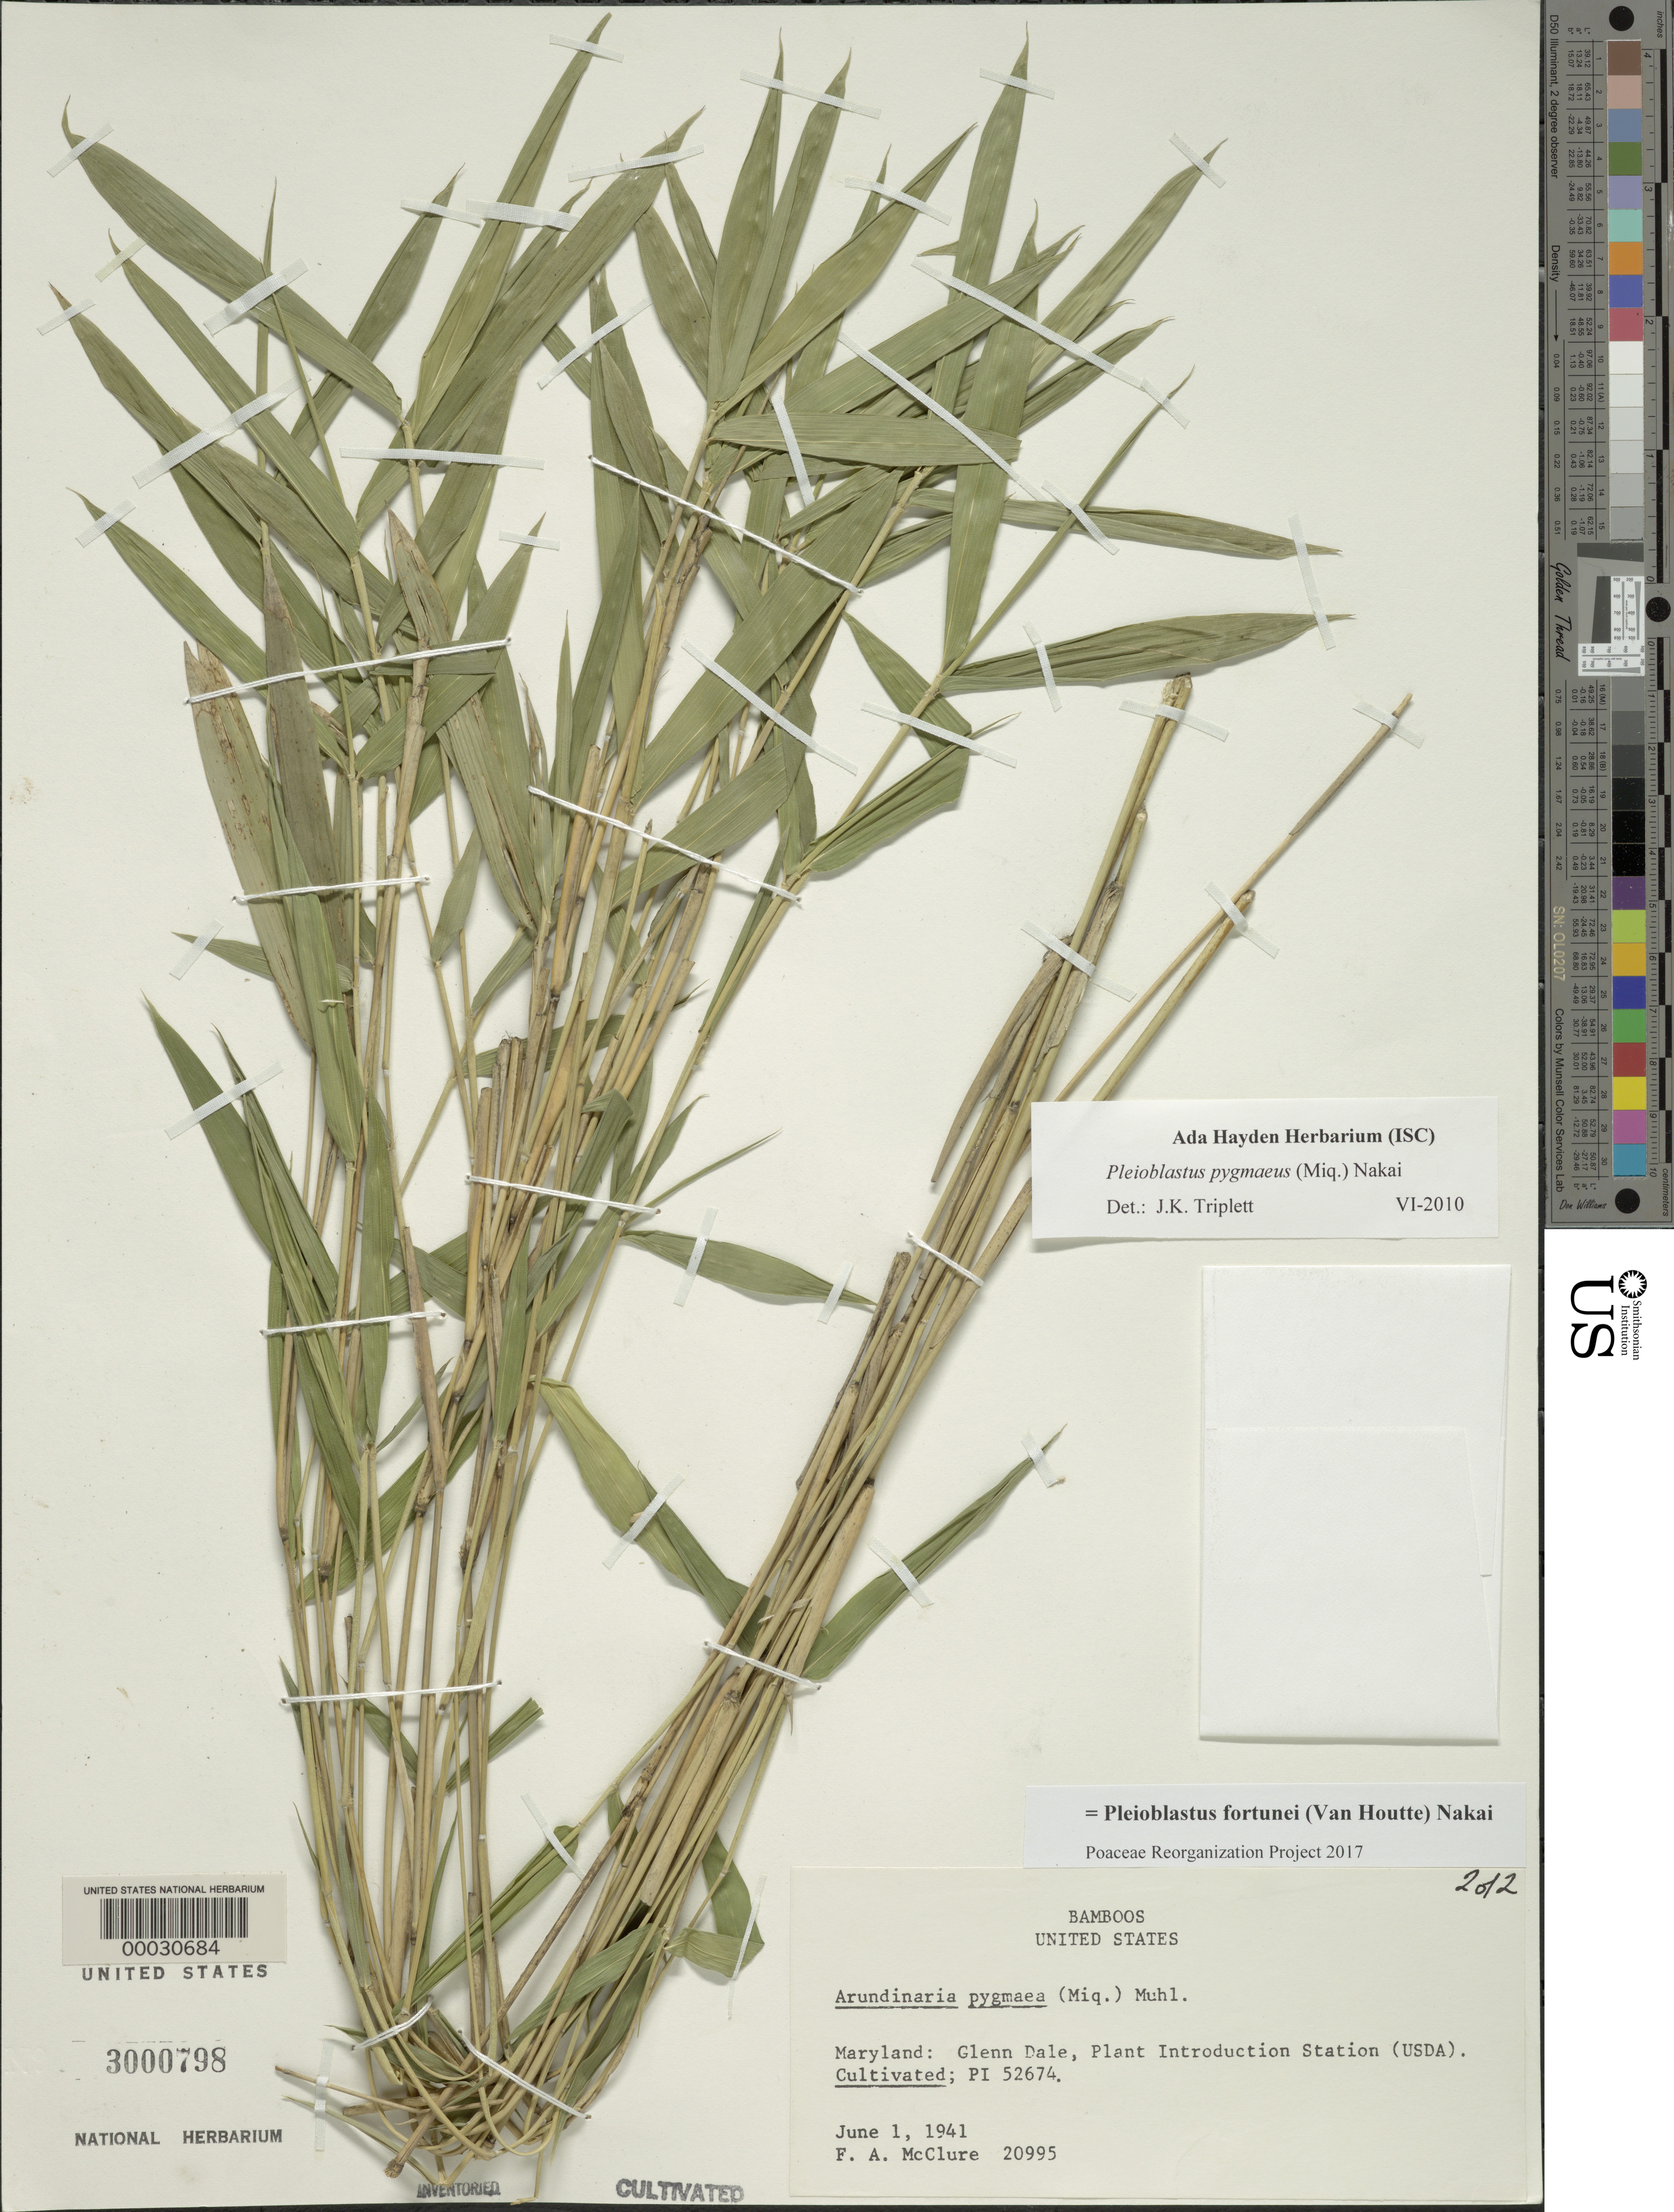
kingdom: Plantae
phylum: Tracheophyta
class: Liliopsida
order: Poales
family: Poaceae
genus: Pleioblastus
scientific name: Pleioblastus fortunei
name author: (Van Houtte) Nakai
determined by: Poaceae Reorganization Project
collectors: F. A. McClure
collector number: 20995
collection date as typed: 01 Jun 1941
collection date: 1941-06-01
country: United States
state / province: Maryland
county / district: Prince George's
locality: Usda plant introduction station glenn dale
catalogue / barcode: US 3000798